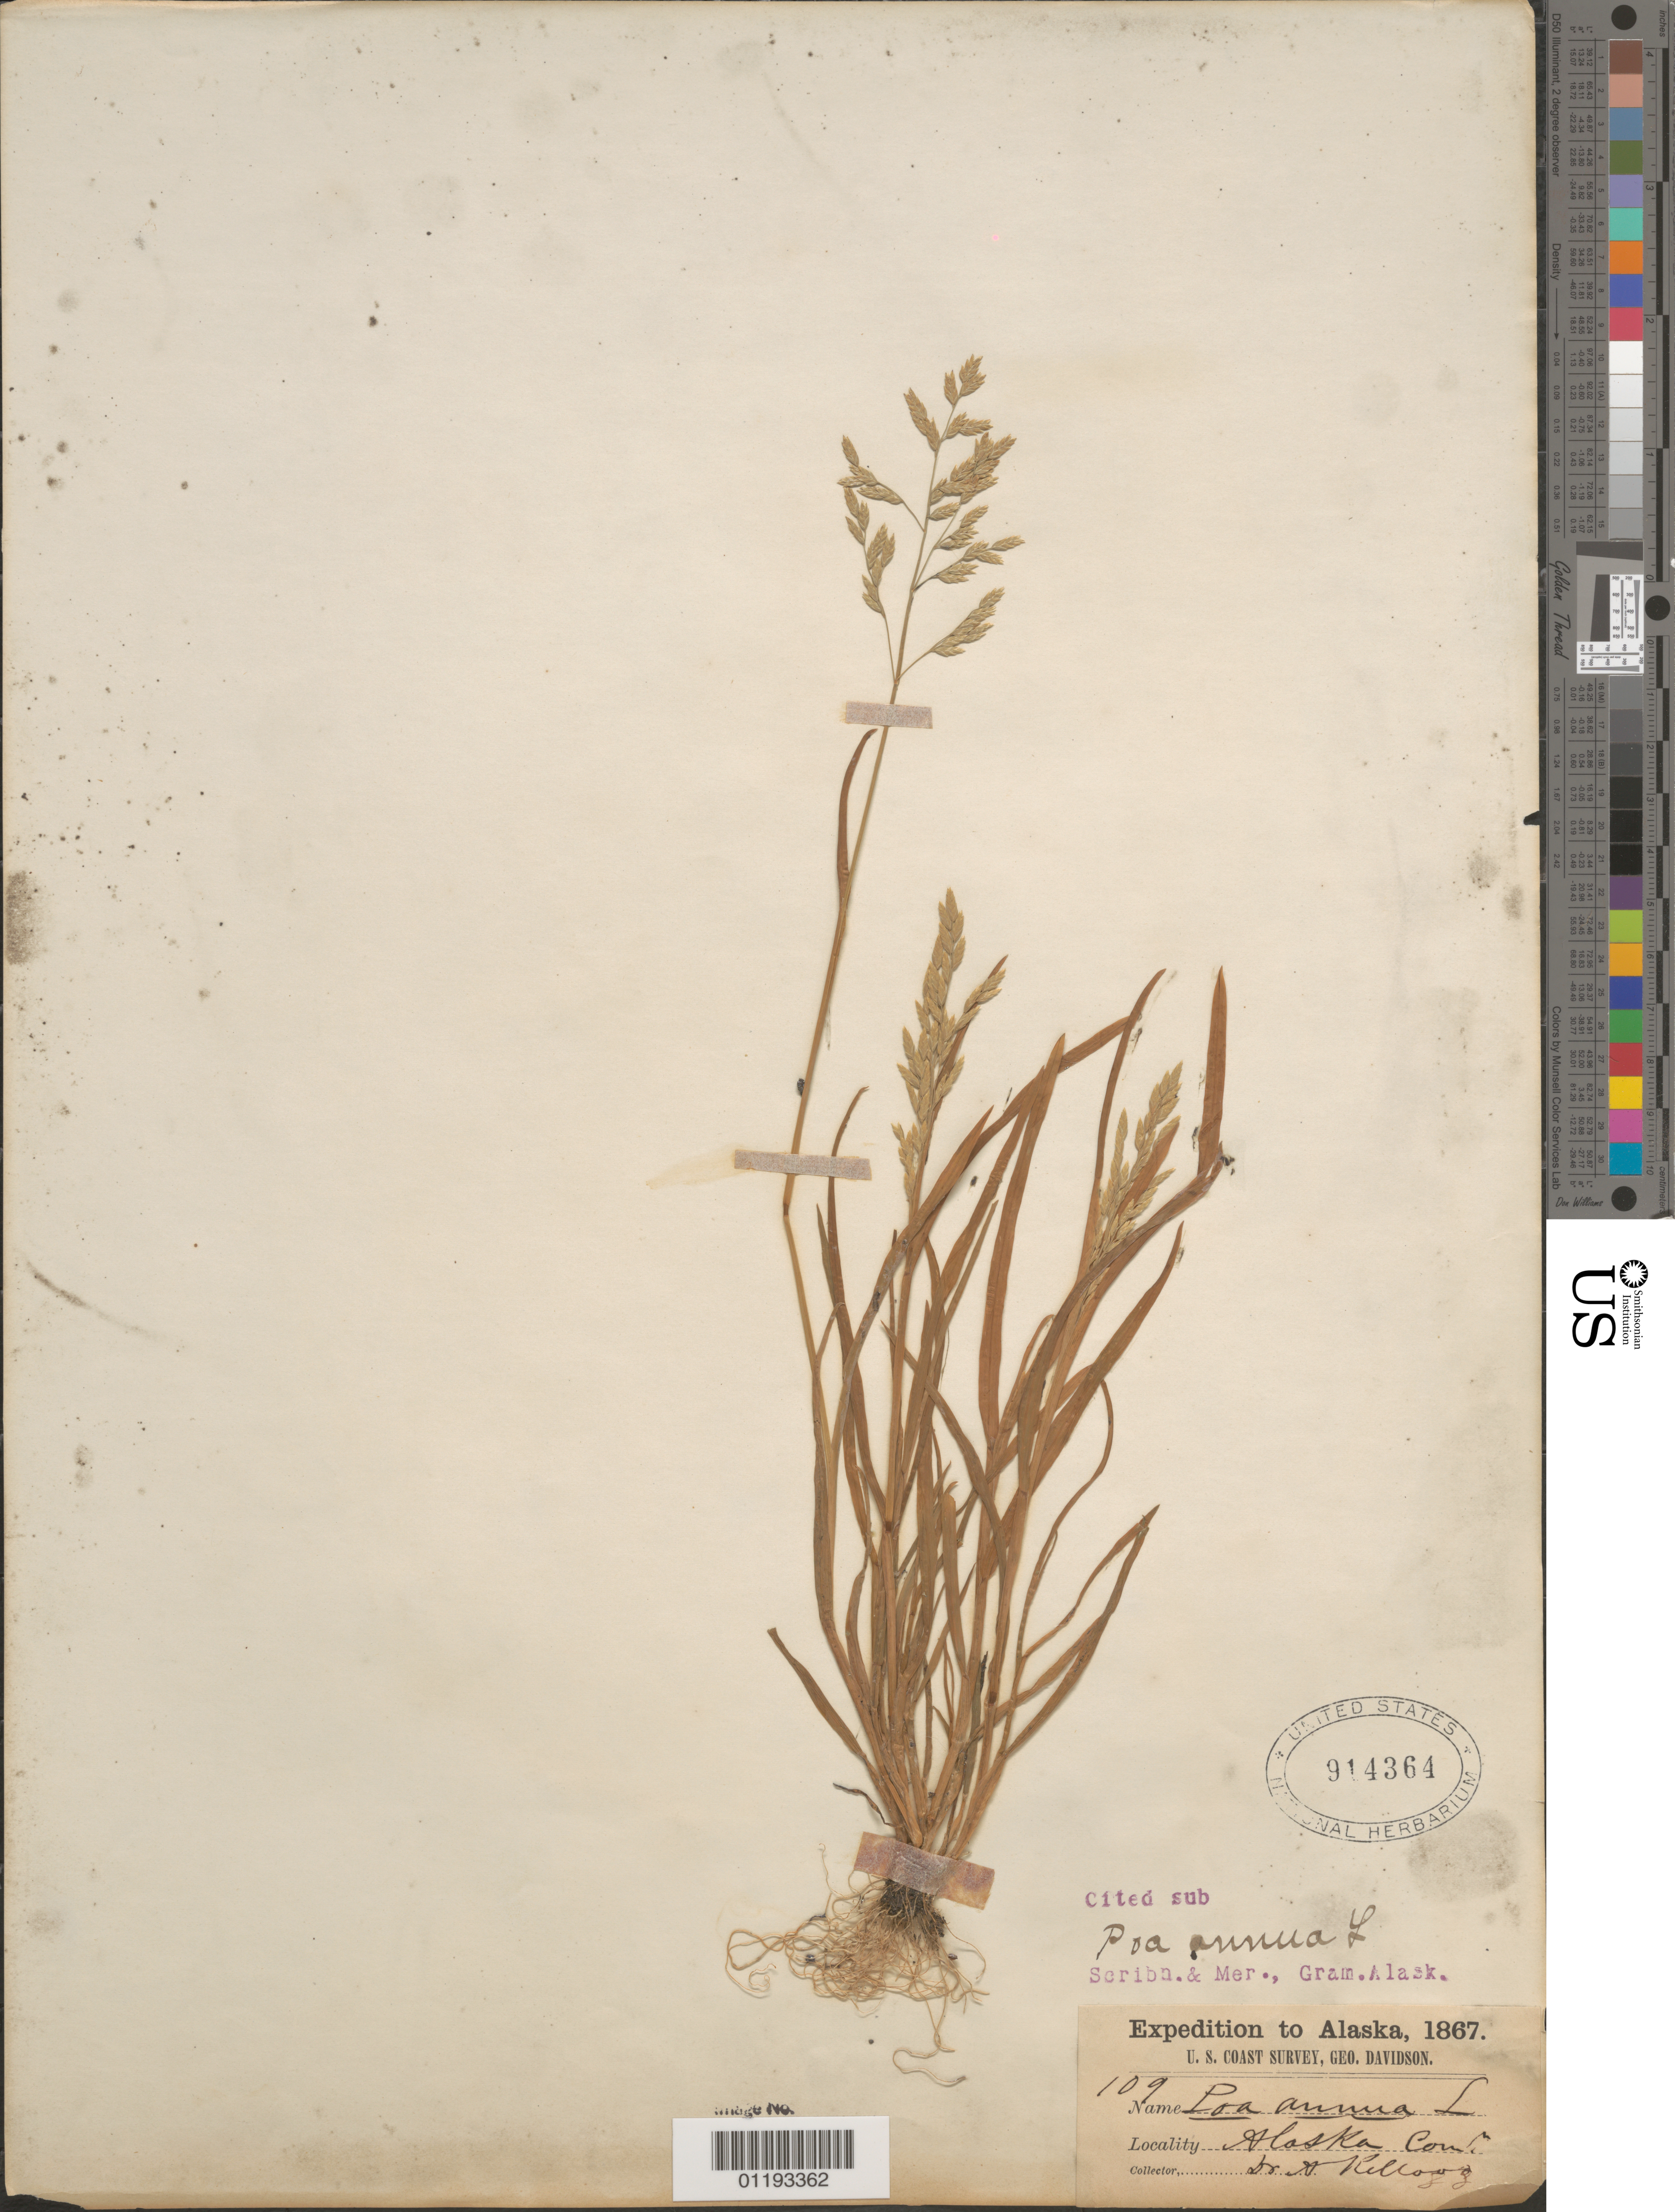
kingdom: Plantae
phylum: Tracheophyta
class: Liliopsida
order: Poales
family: Poaceae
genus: Poa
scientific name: Poa annua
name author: L.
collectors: A. Kellogg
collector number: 109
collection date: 1867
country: United States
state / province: Alaska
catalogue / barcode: US 914364